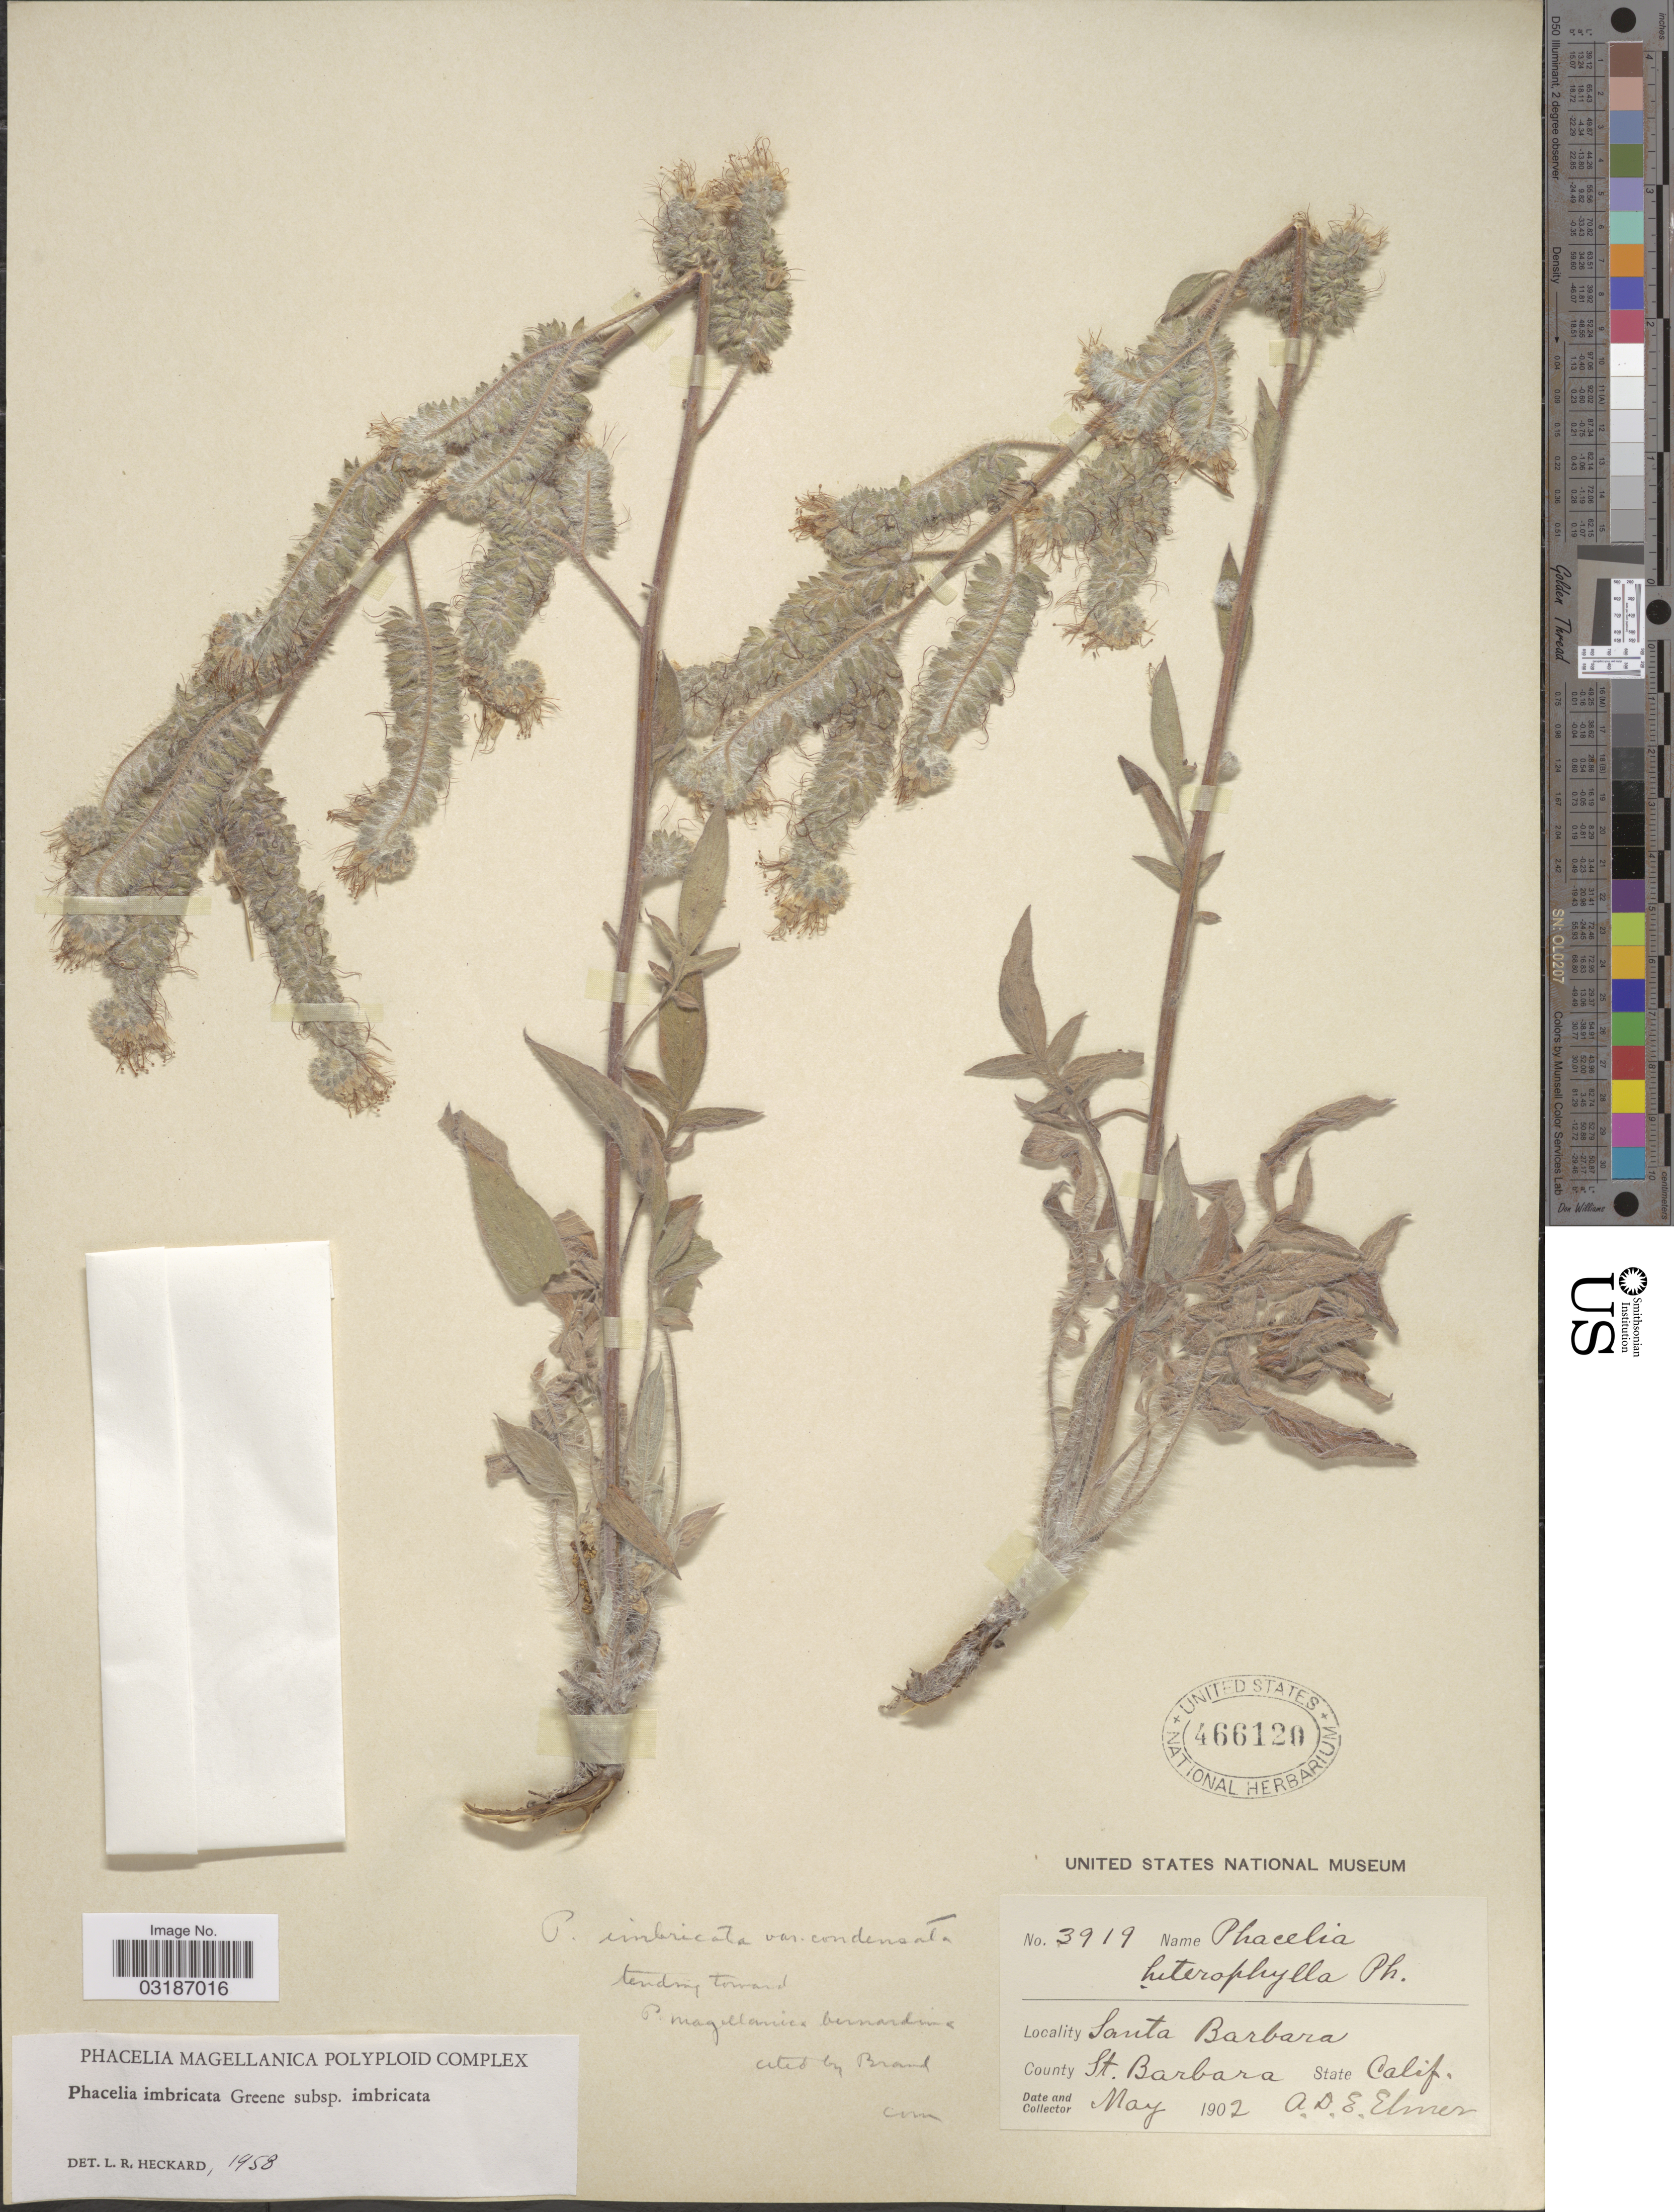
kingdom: Plantae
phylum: Tracheophyta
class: Magnoliopsida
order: Boraginales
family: Hydrophyllaceae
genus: Phacelia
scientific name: Phacelia imbricata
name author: Greene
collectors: A. D. E. Elmer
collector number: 3919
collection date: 1902-05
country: United States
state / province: California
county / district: Santa Barbara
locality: Santa Barbara. County St. Barbara. State Calif.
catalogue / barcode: US 466120